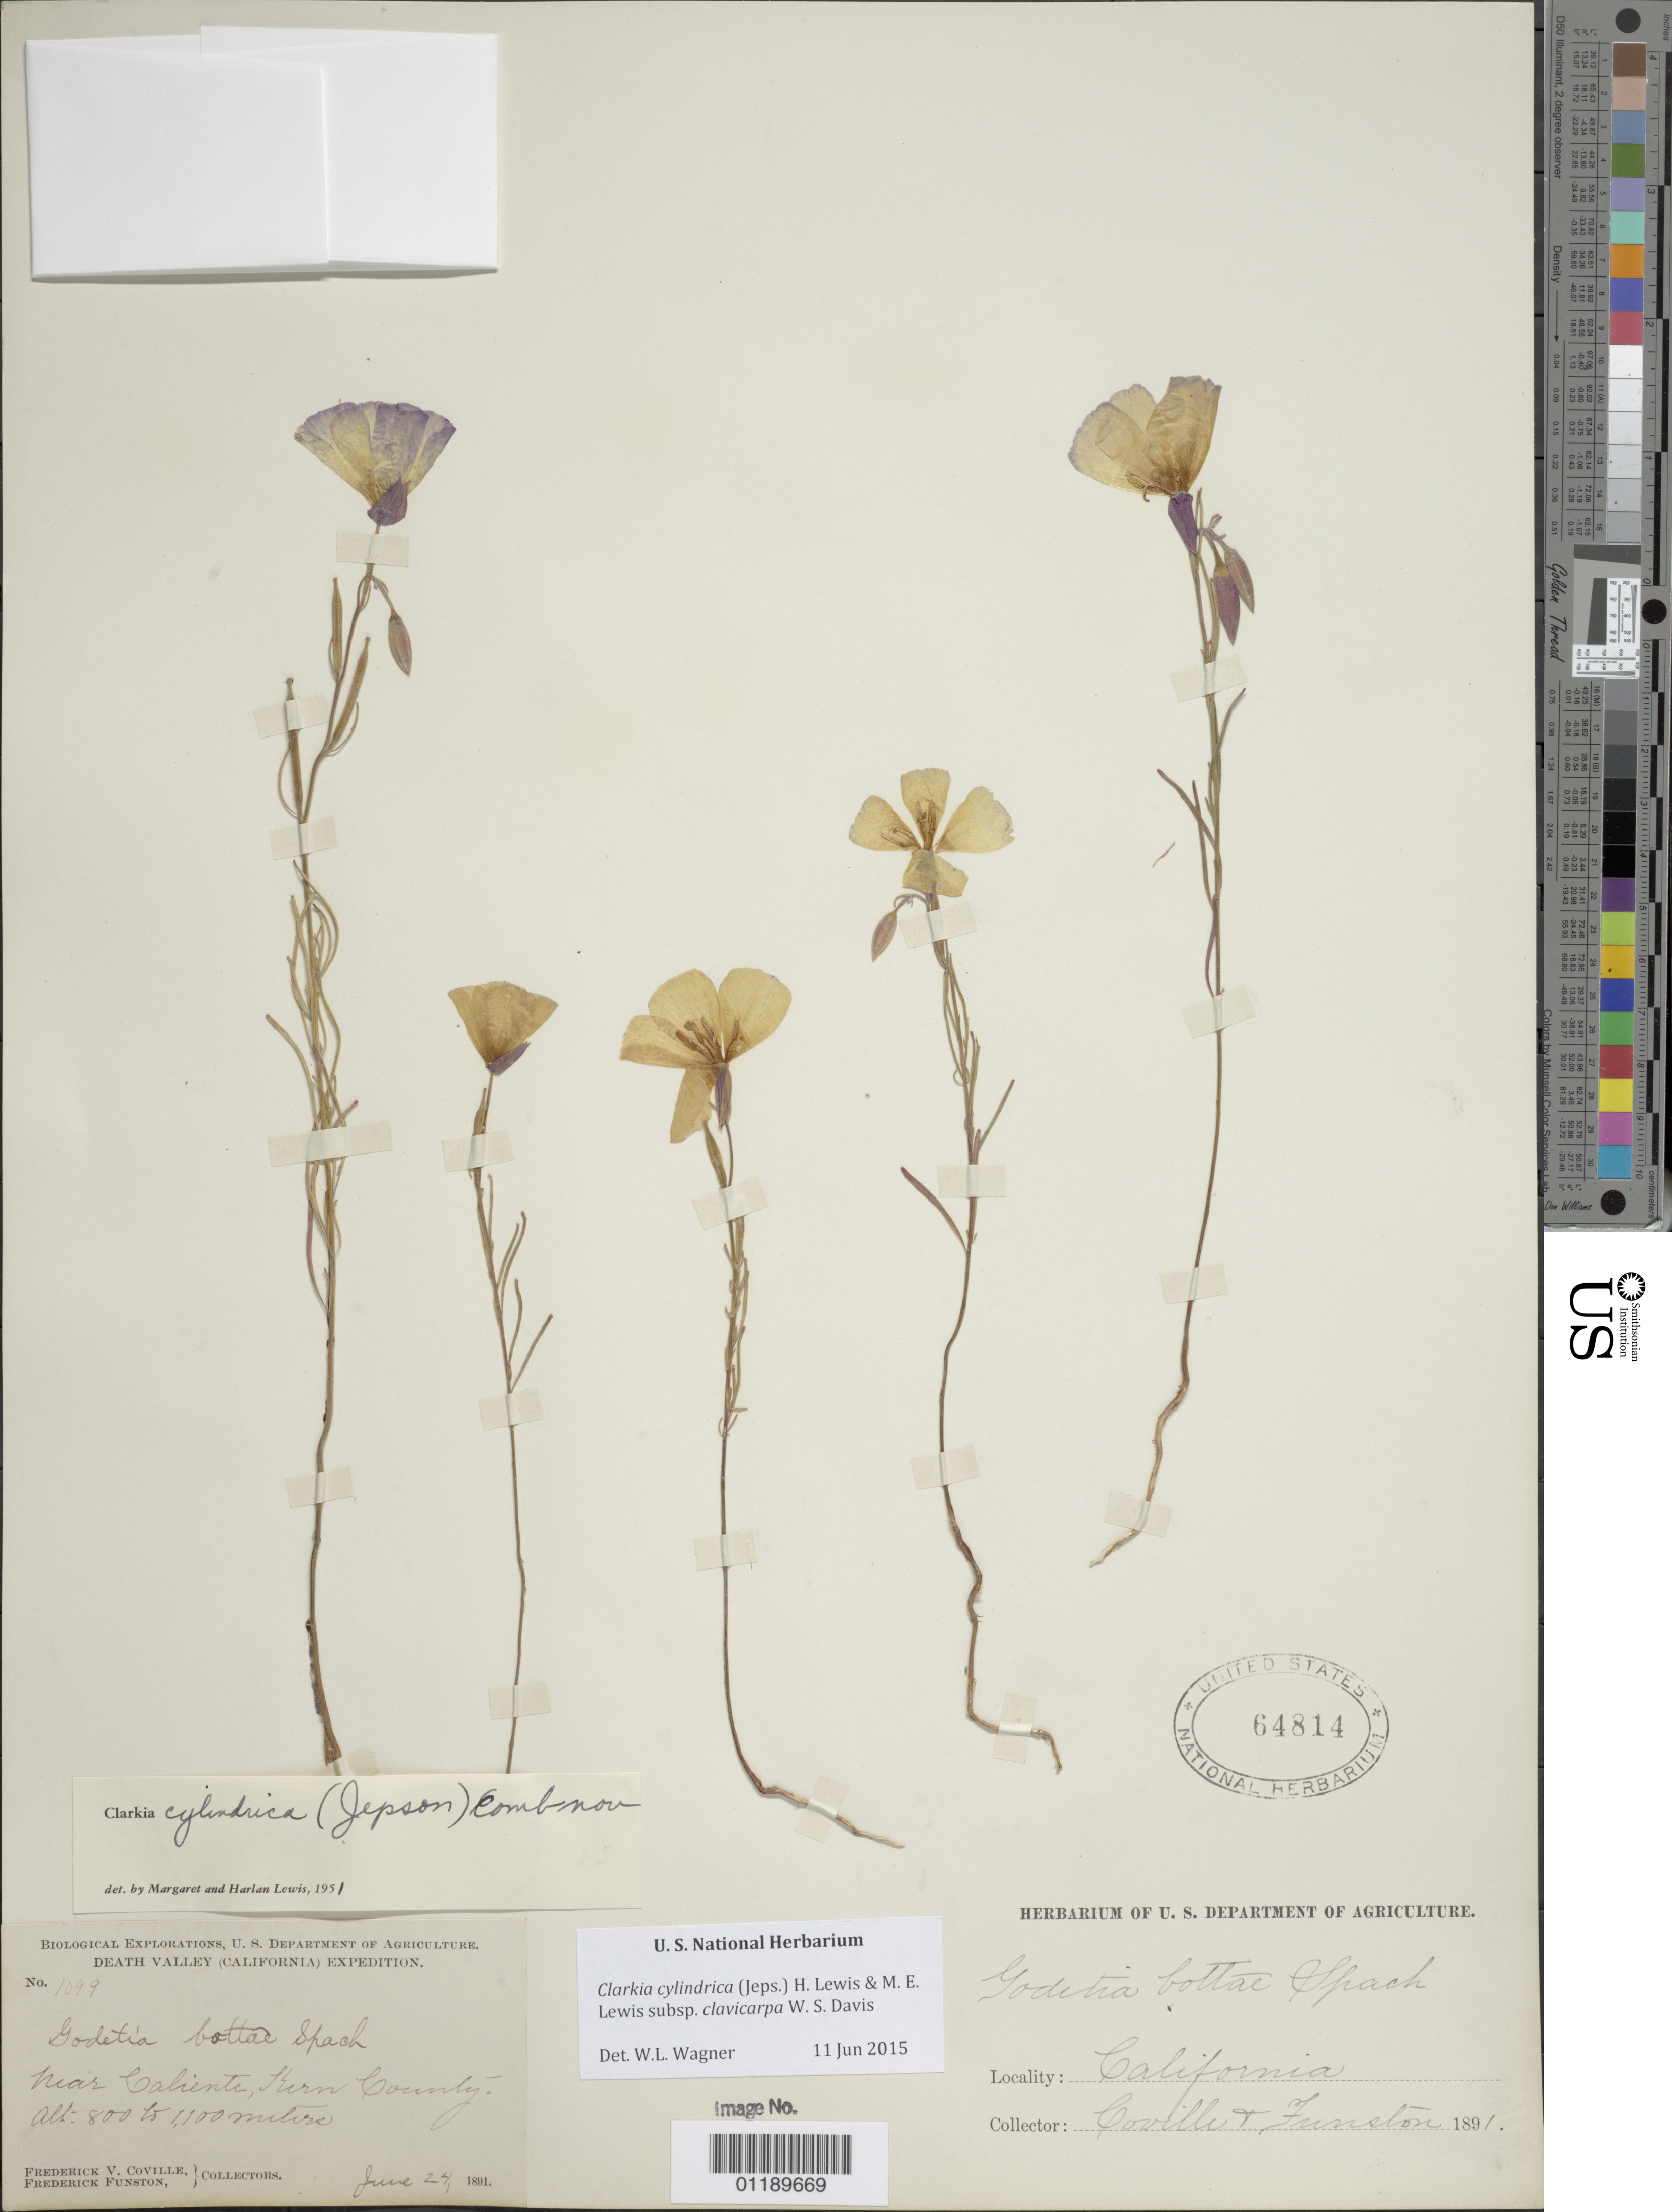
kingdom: Plantae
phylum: Tracheophyta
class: Magnoliopsida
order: Myrtales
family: Onagraceae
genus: Clarkia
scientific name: Clarkia cylindrica subsp. clavicarpa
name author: W.S. Davis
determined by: Wagner, W. L., (BOT), Smithsonian Institution - National Museum of Natural History (UNITED STATES)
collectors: F. V. Coville & F. Funston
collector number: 1099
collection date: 1891-06-24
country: United States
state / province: California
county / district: Kern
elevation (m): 800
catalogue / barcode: US 64814